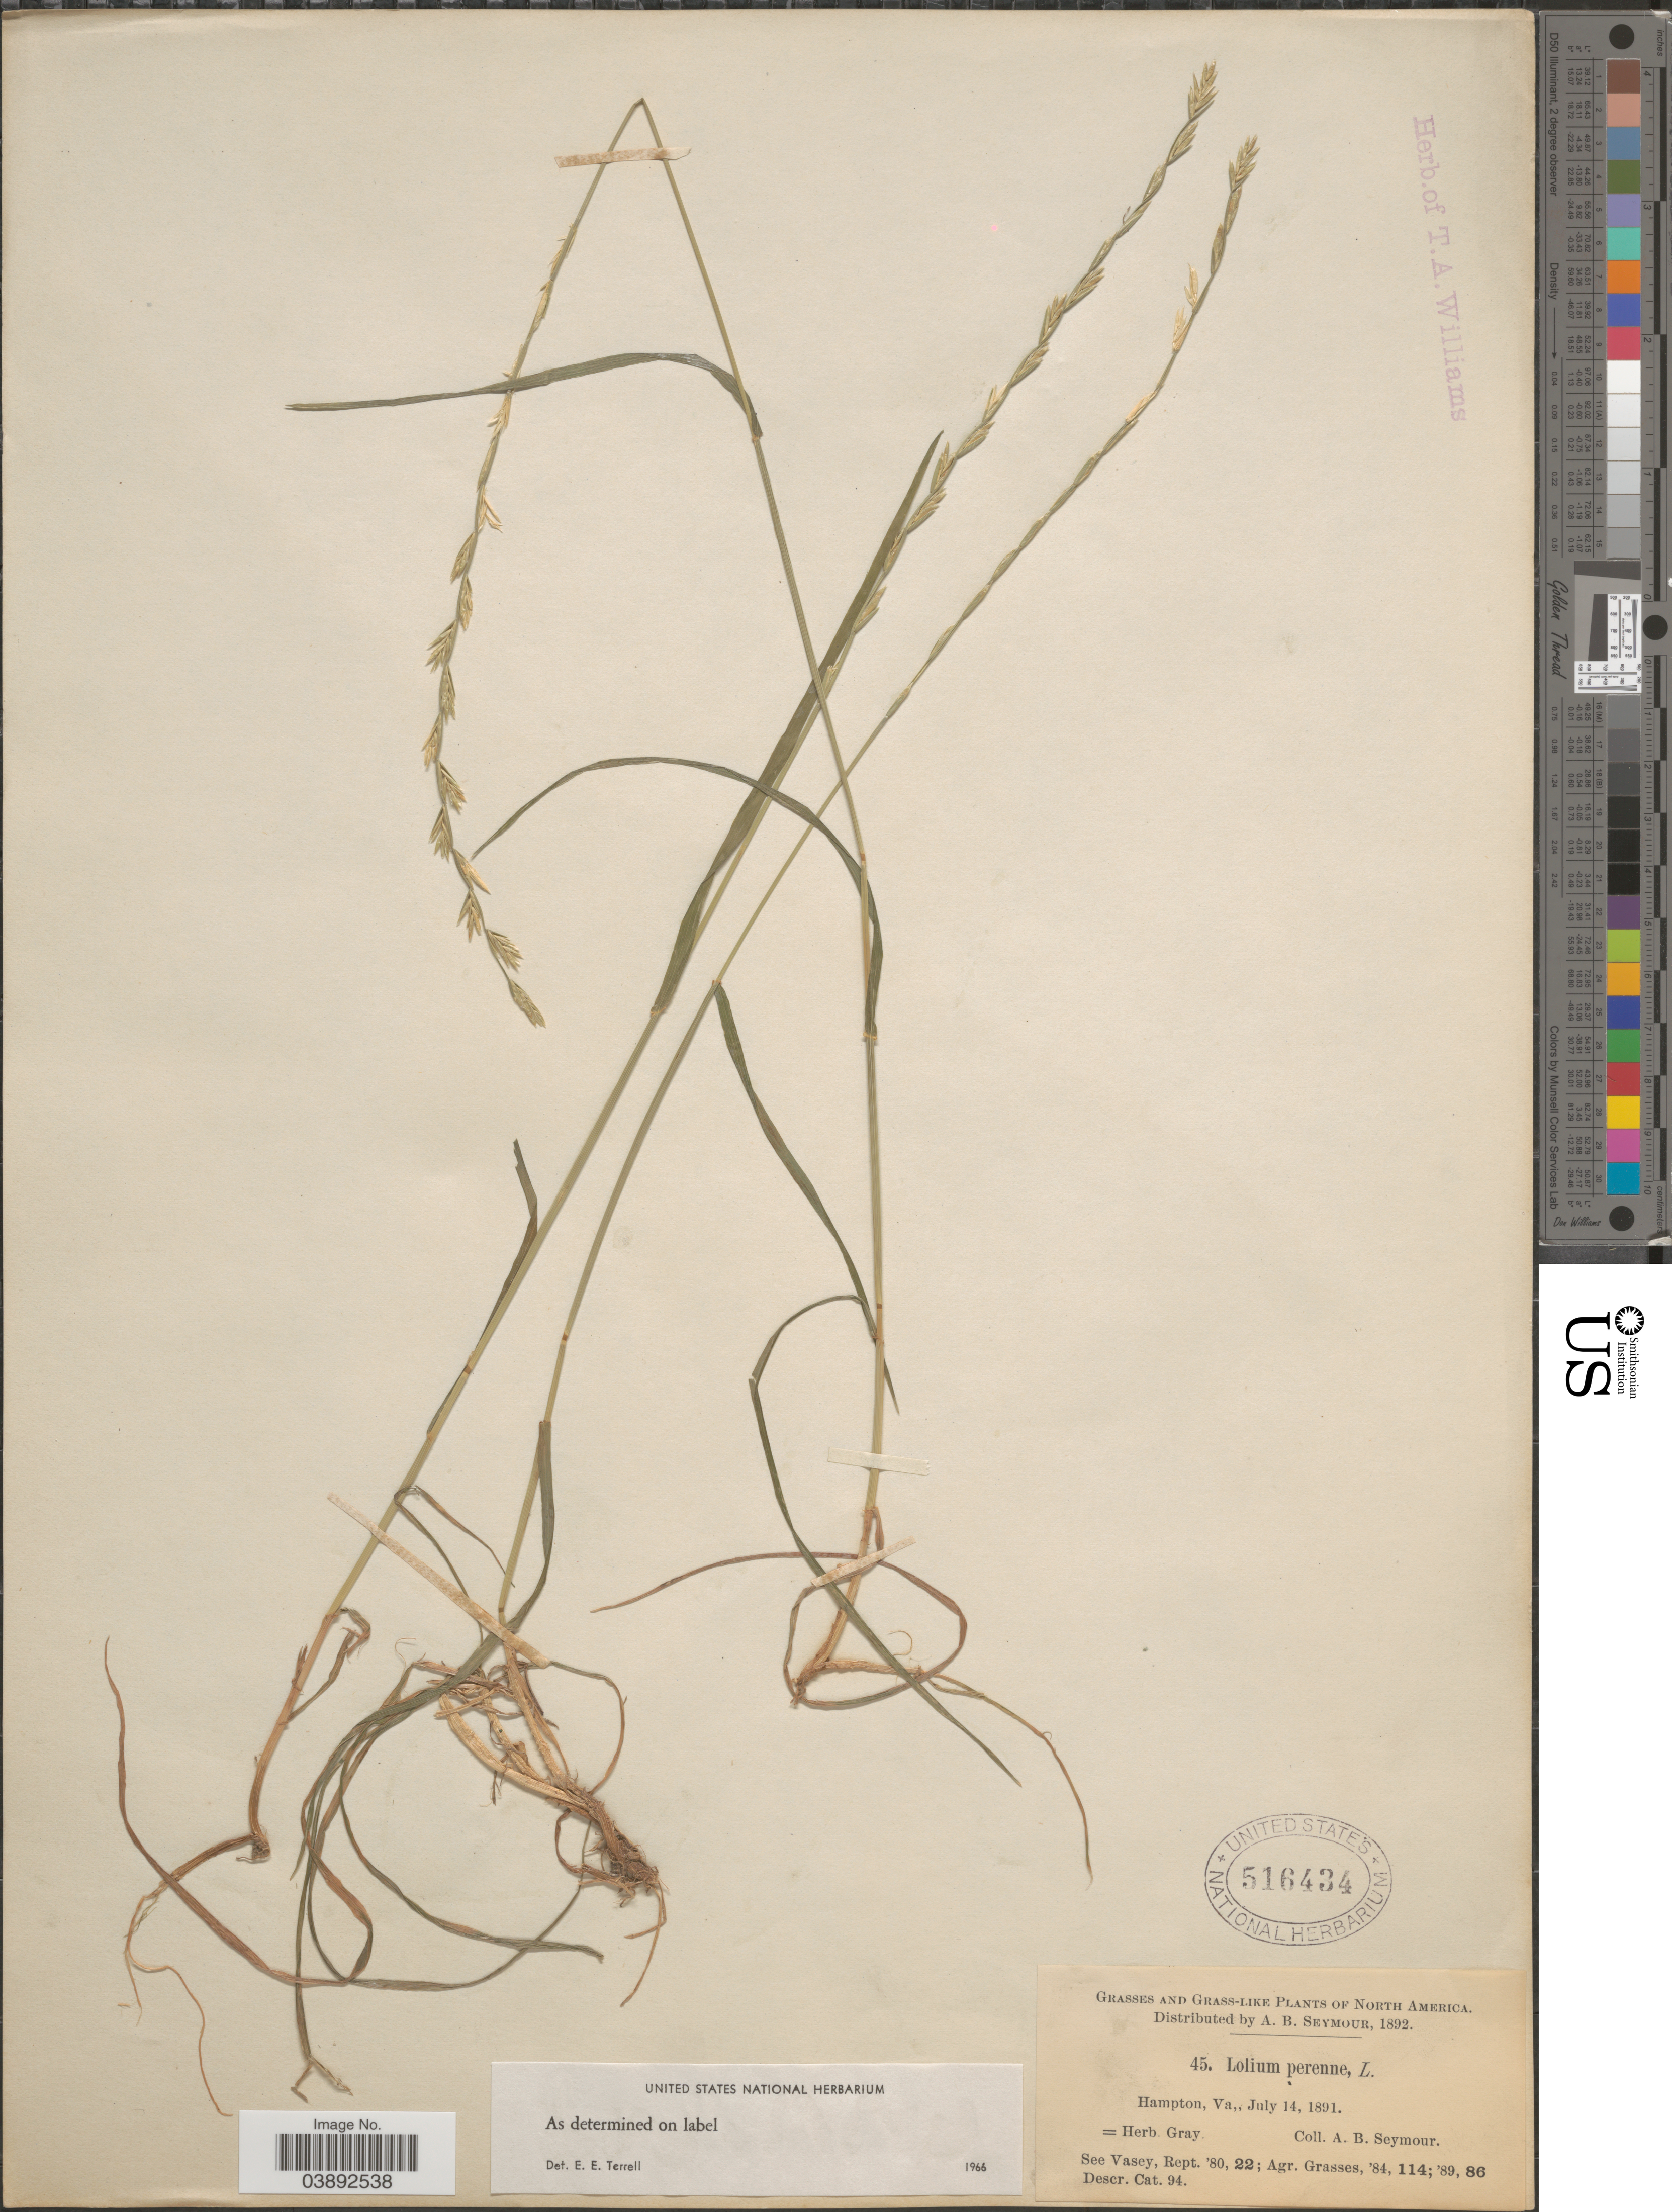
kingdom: Plantae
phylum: Tracheophyta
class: Liliopsida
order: Poales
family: Poaceae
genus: Lolium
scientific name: Lolium perenne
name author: L.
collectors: A. Seymour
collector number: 45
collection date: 1891-07-14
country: United States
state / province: Virginia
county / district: City of Hampton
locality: Hampton.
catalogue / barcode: US 516434